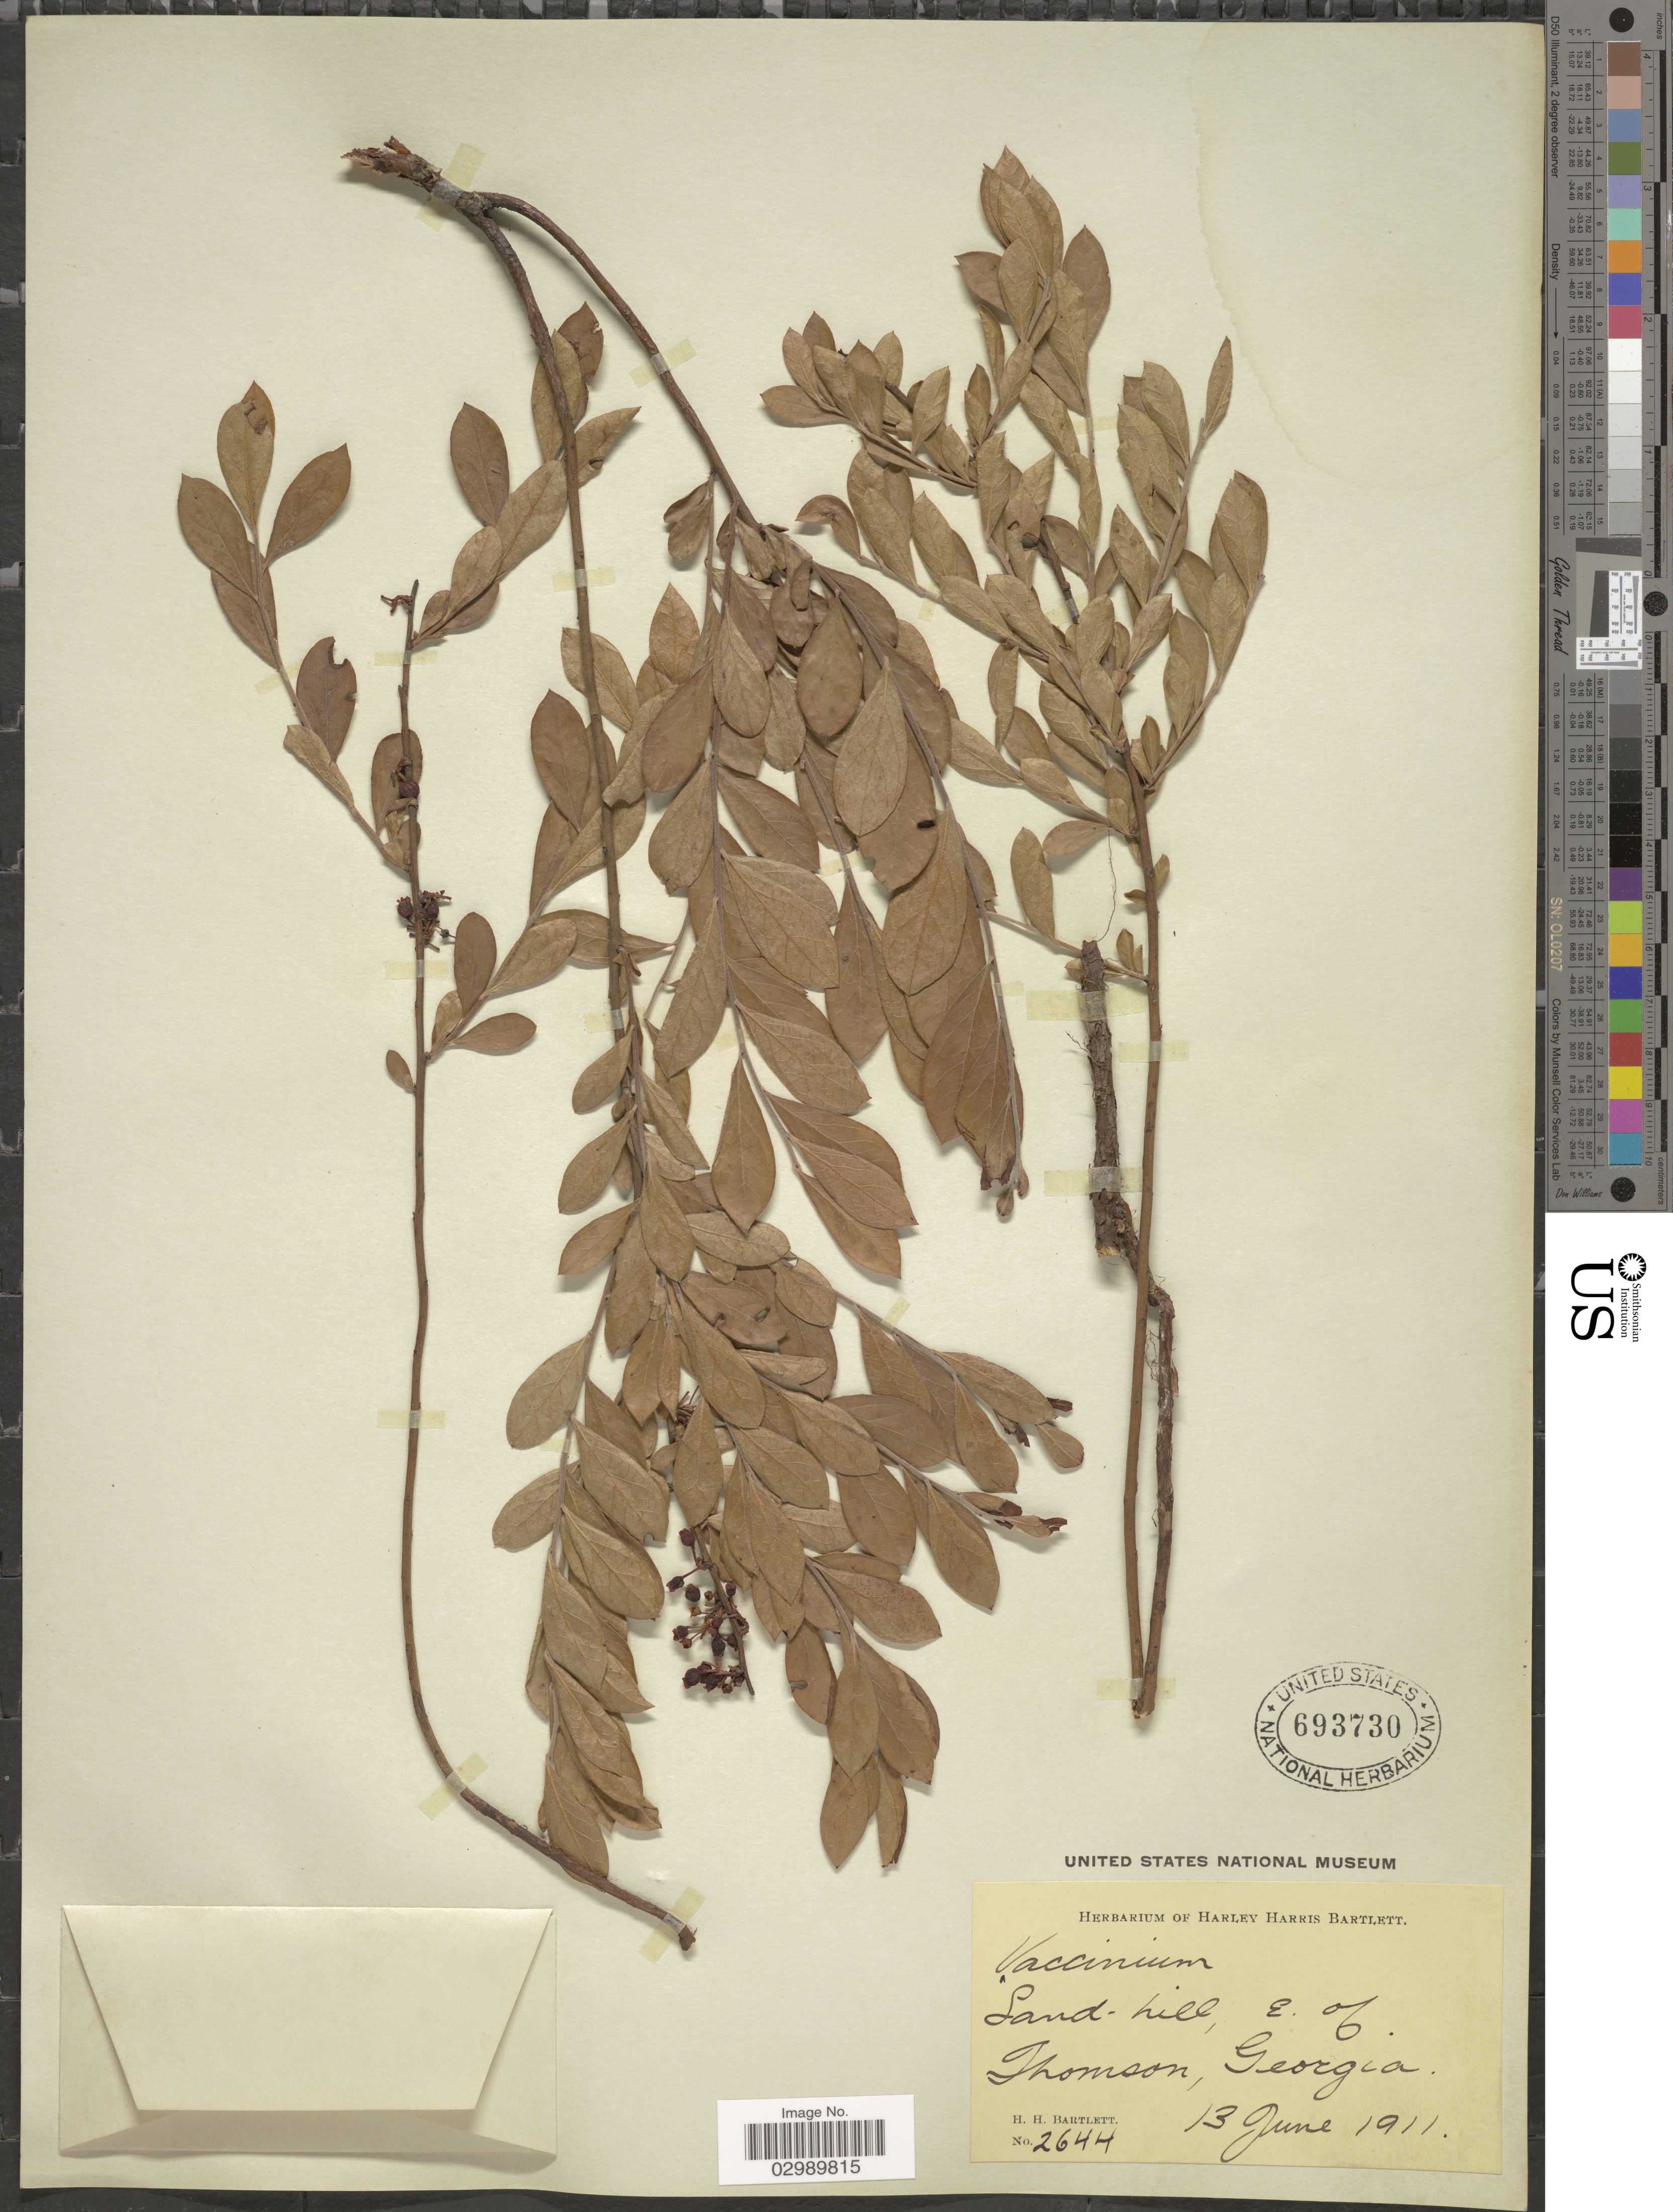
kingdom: Plantae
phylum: Tracheophyta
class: Magnoliopsida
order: Ericales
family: Ericaceae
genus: Vaccinium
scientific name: Vaccinium tenellum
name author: Aiton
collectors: H. H. Bartlett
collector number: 2644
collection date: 1911-06-13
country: United States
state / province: Georgia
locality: E. of Thomson.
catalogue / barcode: US 693730